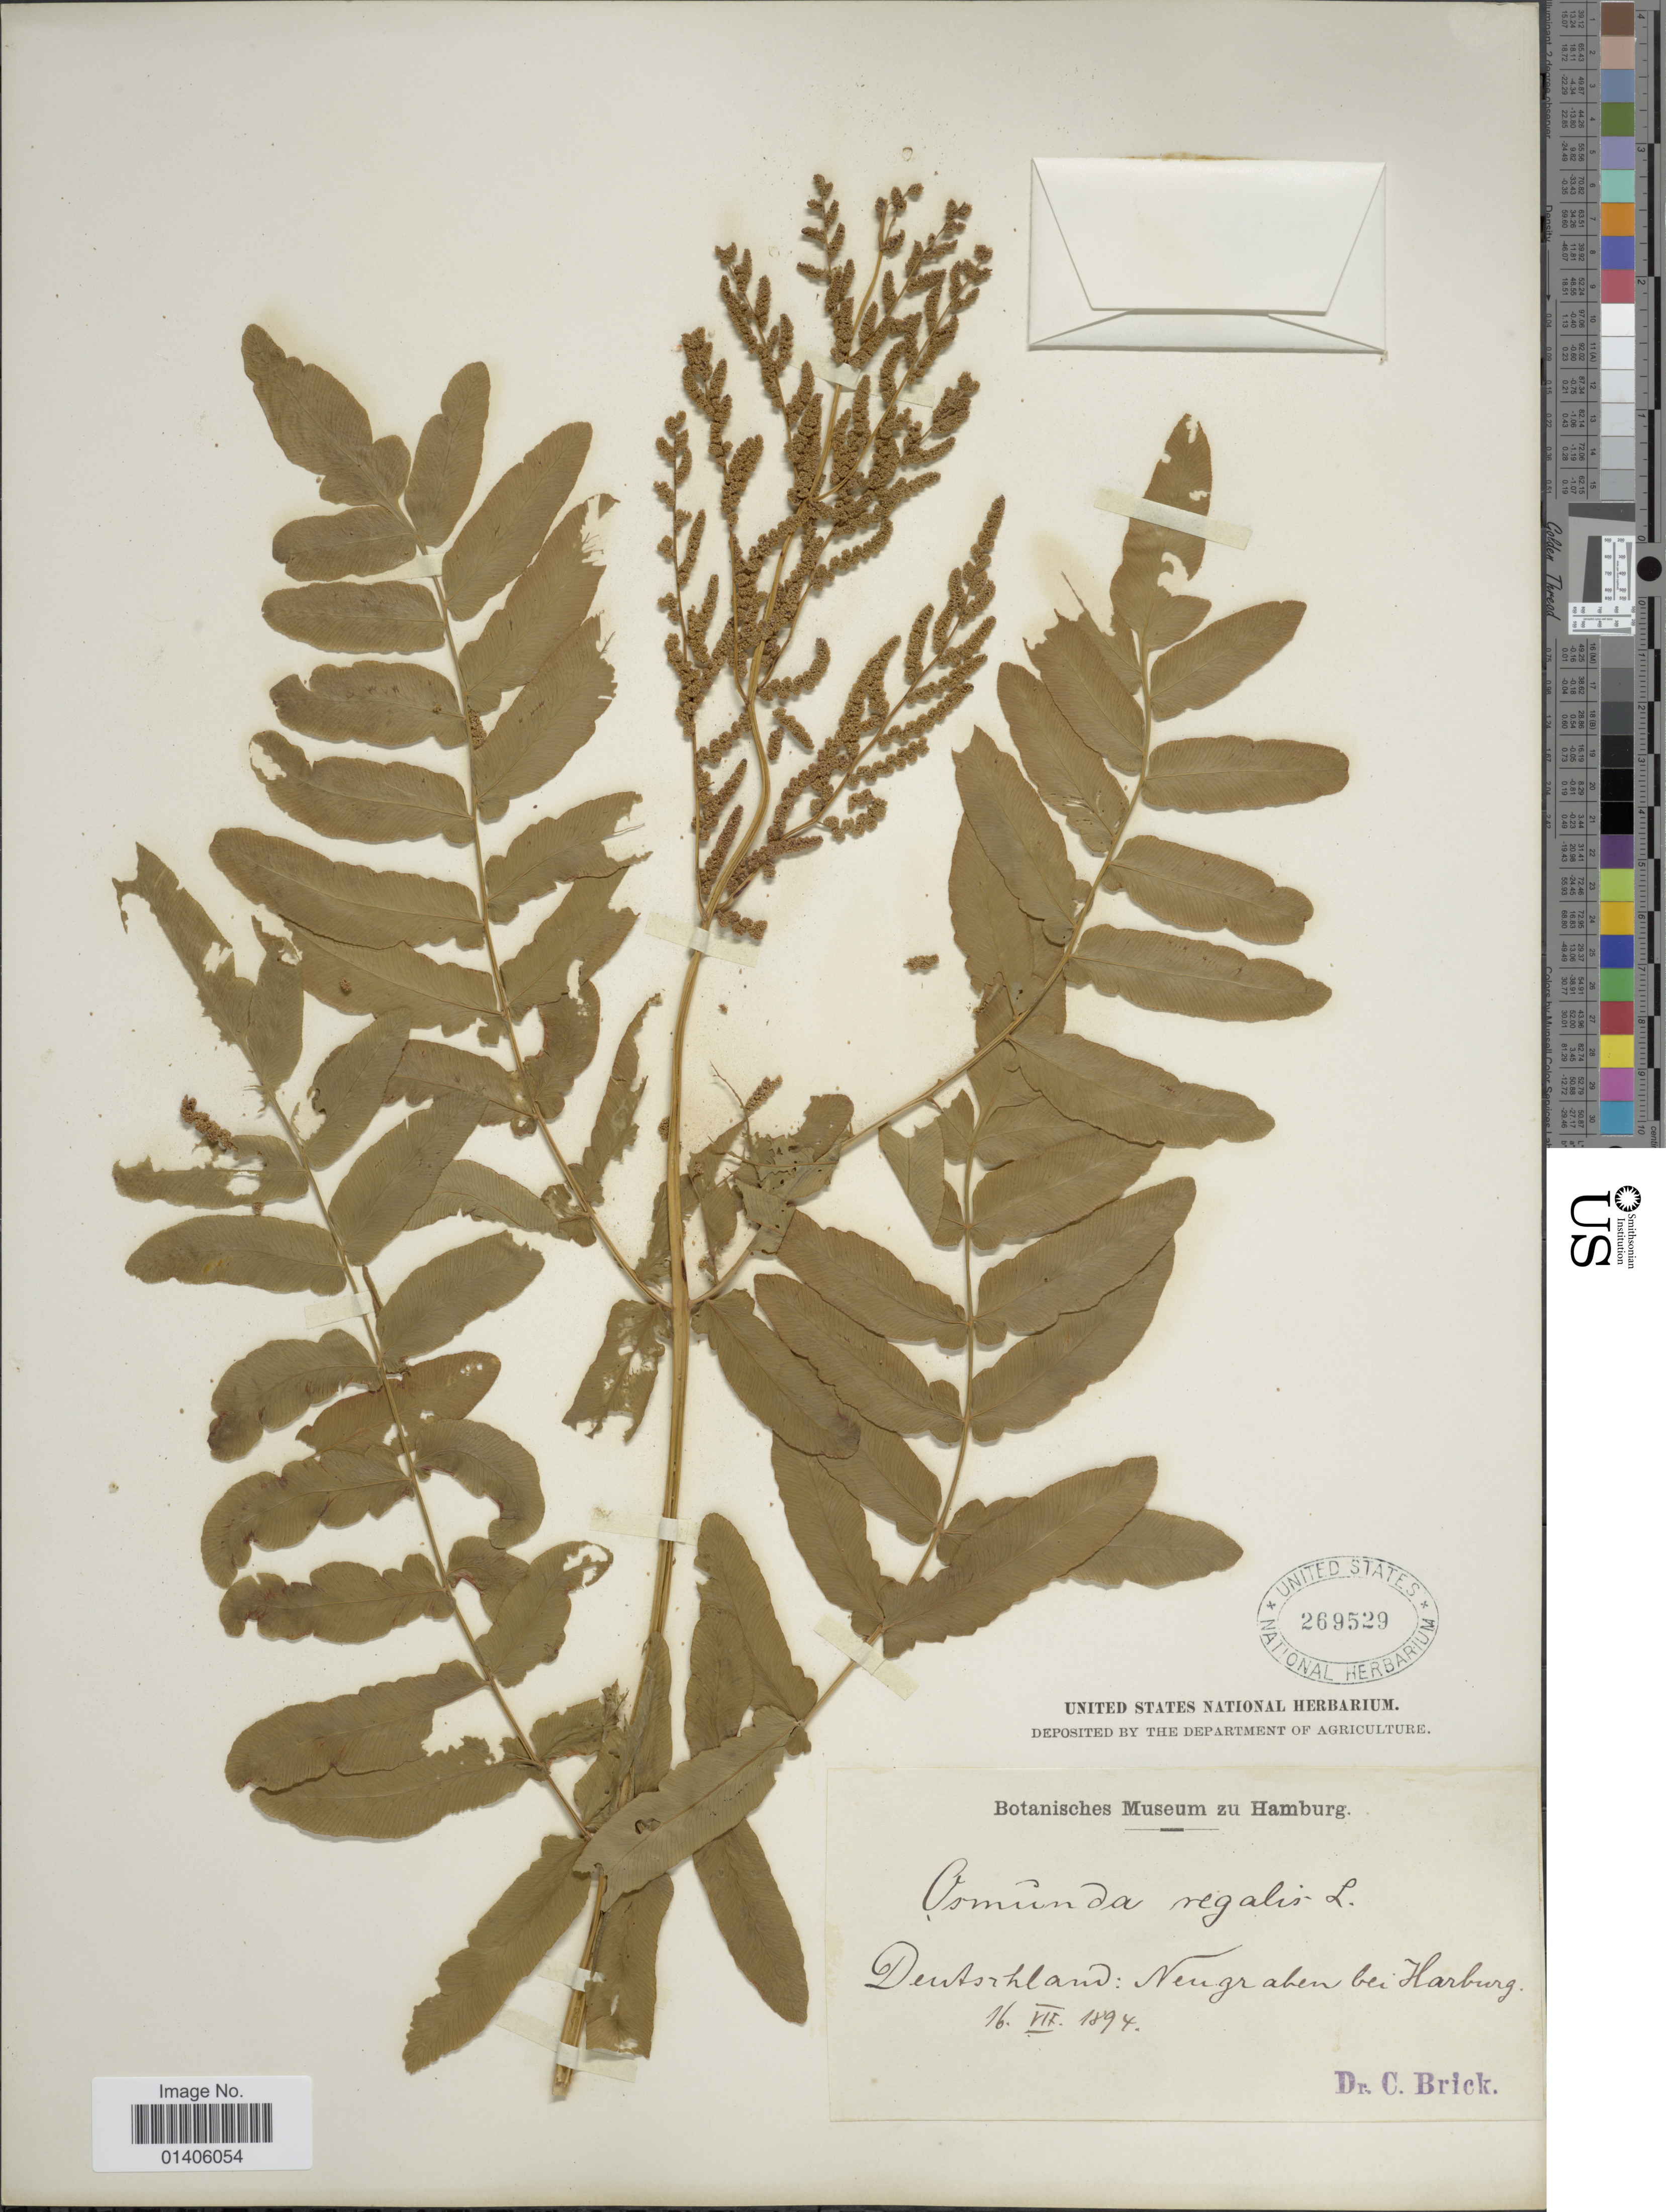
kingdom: Plantae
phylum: Tracheophyta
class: Polypodiopsida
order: Osmundales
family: Osmundaceae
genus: Osmunda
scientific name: Osmunda regalis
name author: L.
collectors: C. Brick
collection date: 1894-07-16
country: Germany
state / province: Hamburg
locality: Neugraben bei Hamburg [interpreted]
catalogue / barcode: US 269529